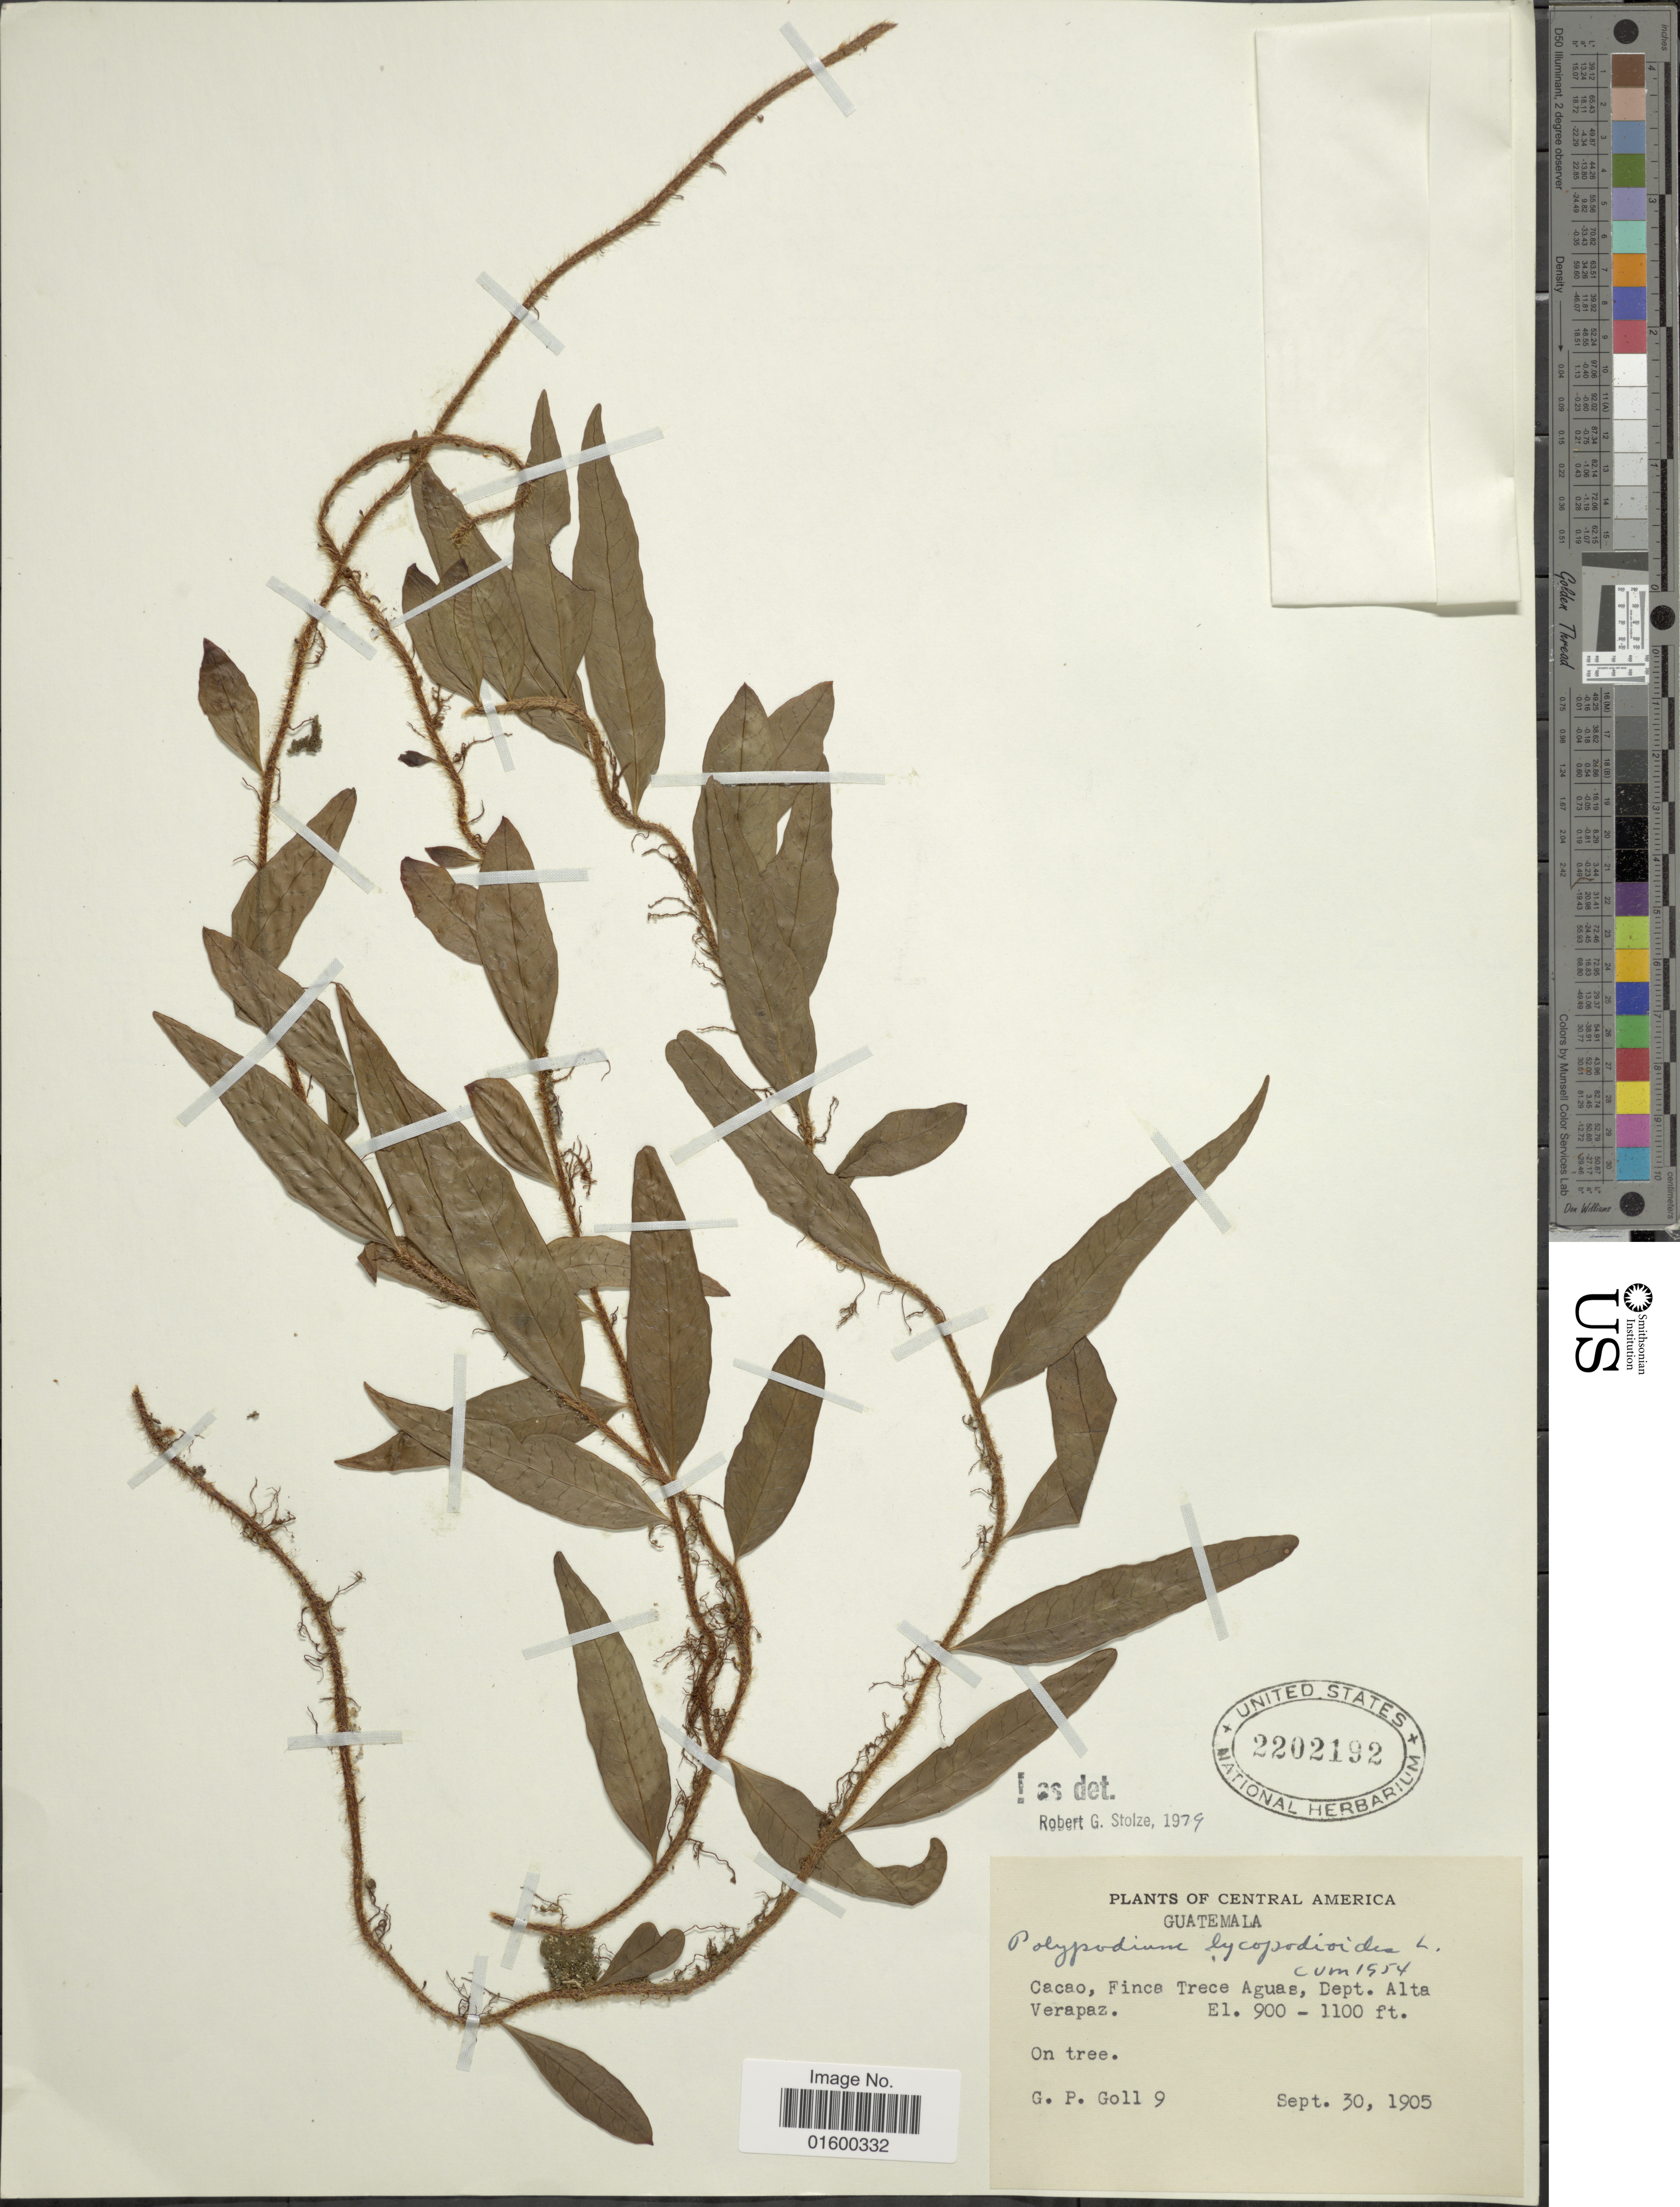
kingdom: Plantae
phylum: Tracheophyta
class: Polypodiopsida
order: Polypodiales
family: Polypodiaceae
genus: Microgramma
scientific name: Microgramma lycopodioides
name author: (L.) Copel.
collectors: G. P. Goll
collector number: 9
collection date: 1905-09-30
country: Guatemala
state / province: Alta Verapaz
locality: Central America, Guatemala, Cacao, Fince Trece Aguas, Dept. Alta Verapaz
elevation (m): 274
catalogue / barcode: US 2202192